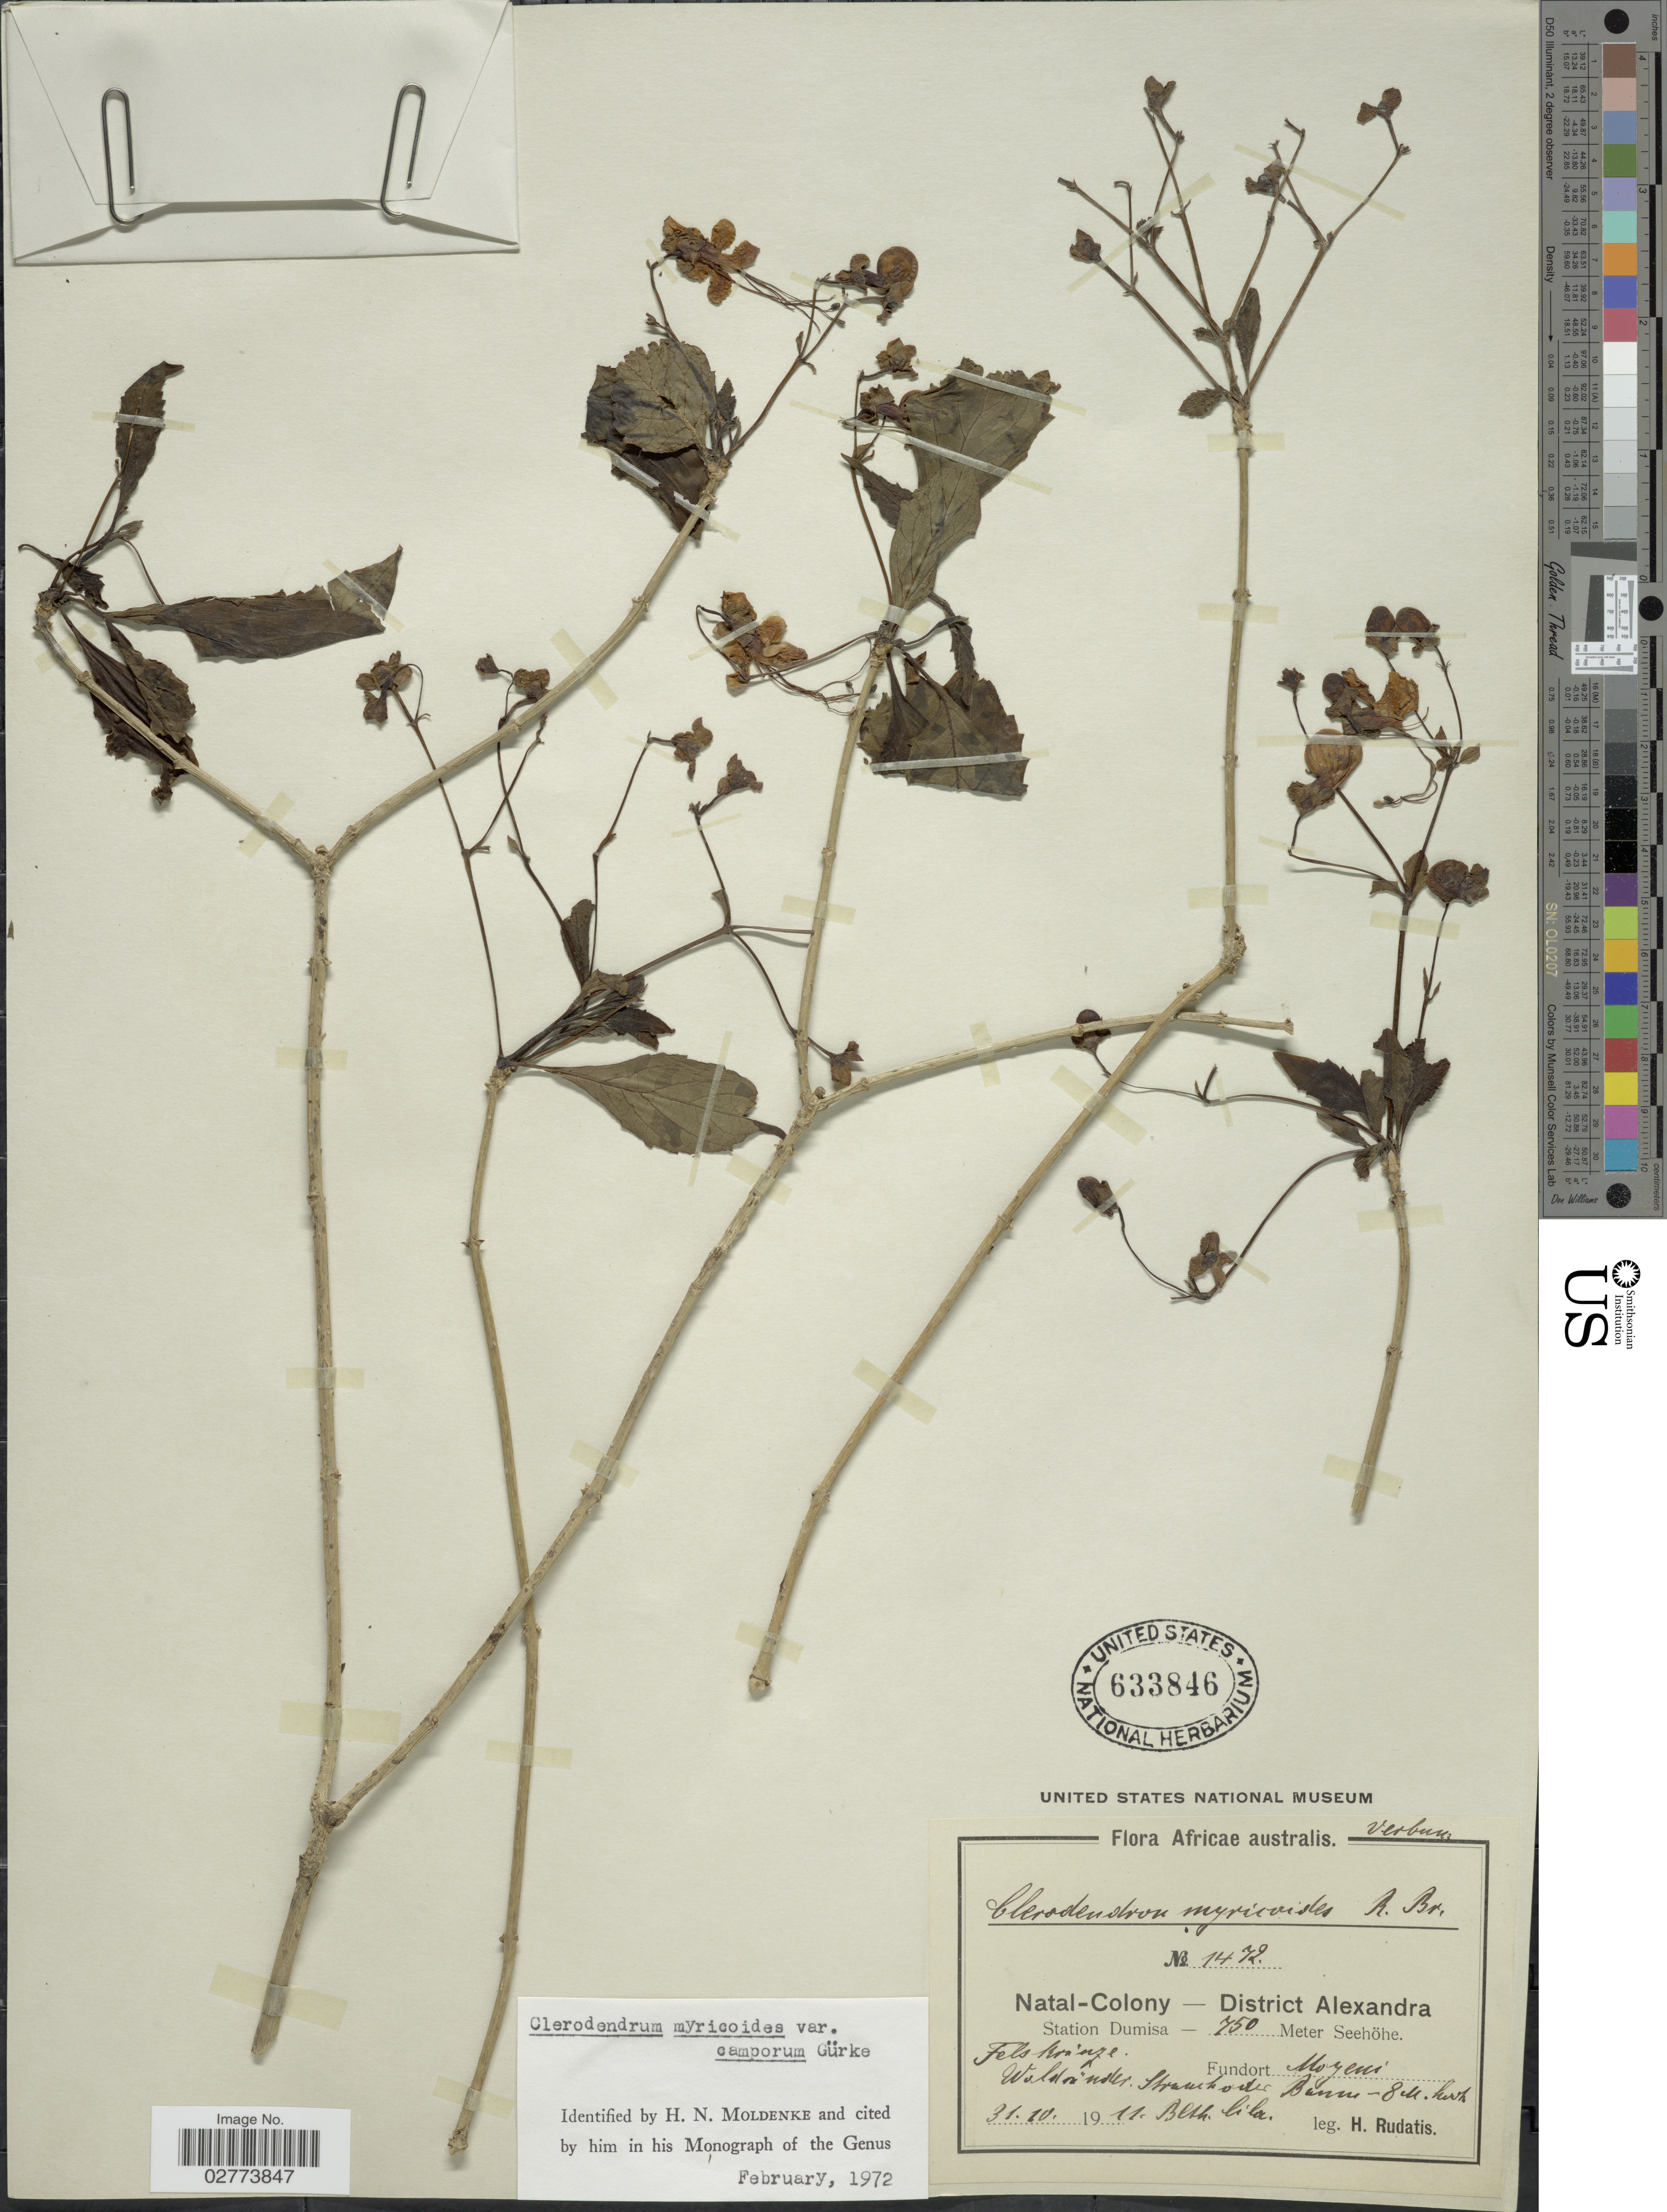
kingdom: Plantae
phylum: Tracheophyta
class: Magnoliopsida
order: Lamiales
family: Lamiaceae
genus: Clerodendrum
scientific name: Clerodendrum myricoides var. camporum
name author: Gürke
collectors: H. Rudatis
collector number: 1472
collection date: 1911-10-31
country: South Africa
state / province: KwaZulu-Natal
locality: Natal-Colony - District Alexandra. Station Dumisa. Moyeni.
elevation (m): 750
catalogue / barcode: US 633846